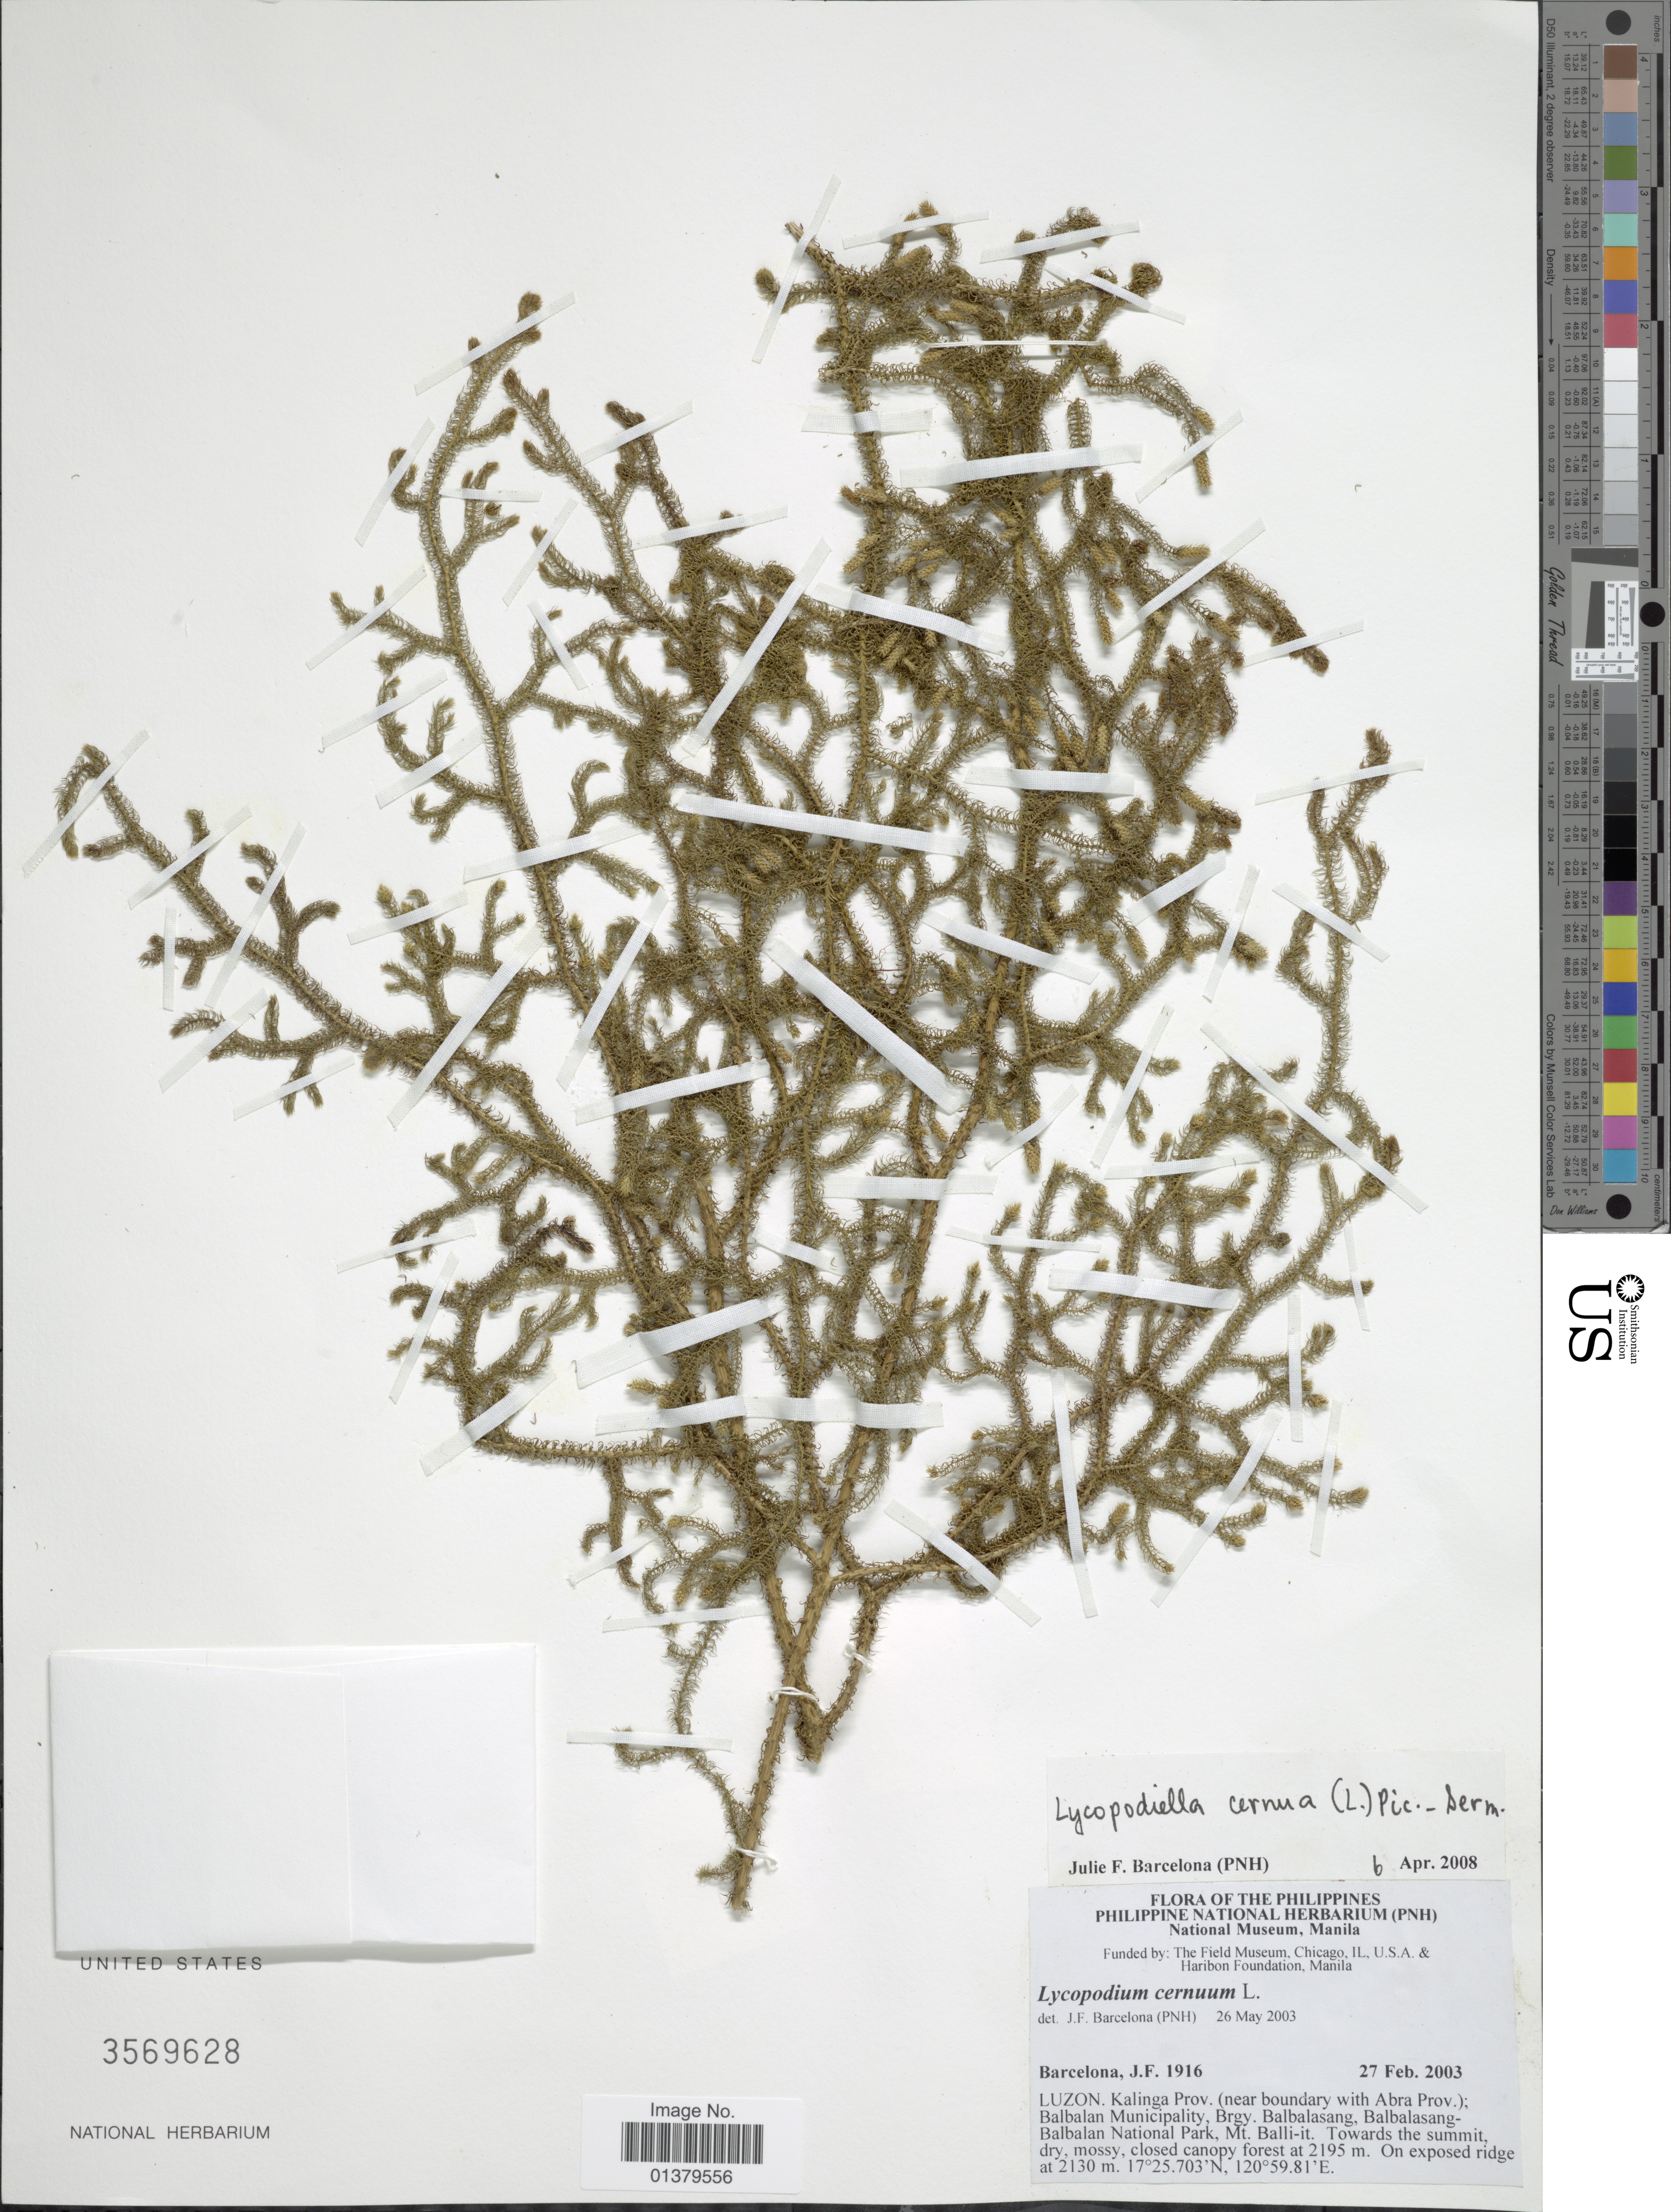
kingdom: Plantae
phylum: Tracheophyta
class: Lycopodiopsida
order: Lycopodiales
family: Lycopodiaceae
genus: Palhinhaea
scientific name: Palhinhaea cernua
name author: (L.) Vasc. & Franco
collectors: J. F. Barcelona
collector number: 1916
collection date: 2003-02-27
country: Philippines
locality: Luzon, kalinga Prov. (near boundary with Abra prov.); Balba;an Municipality, Brgy Balbalasang, Balbalasan-Balbalan National Park, Mt Balli-it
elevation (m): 2130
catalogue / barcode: US 3569628